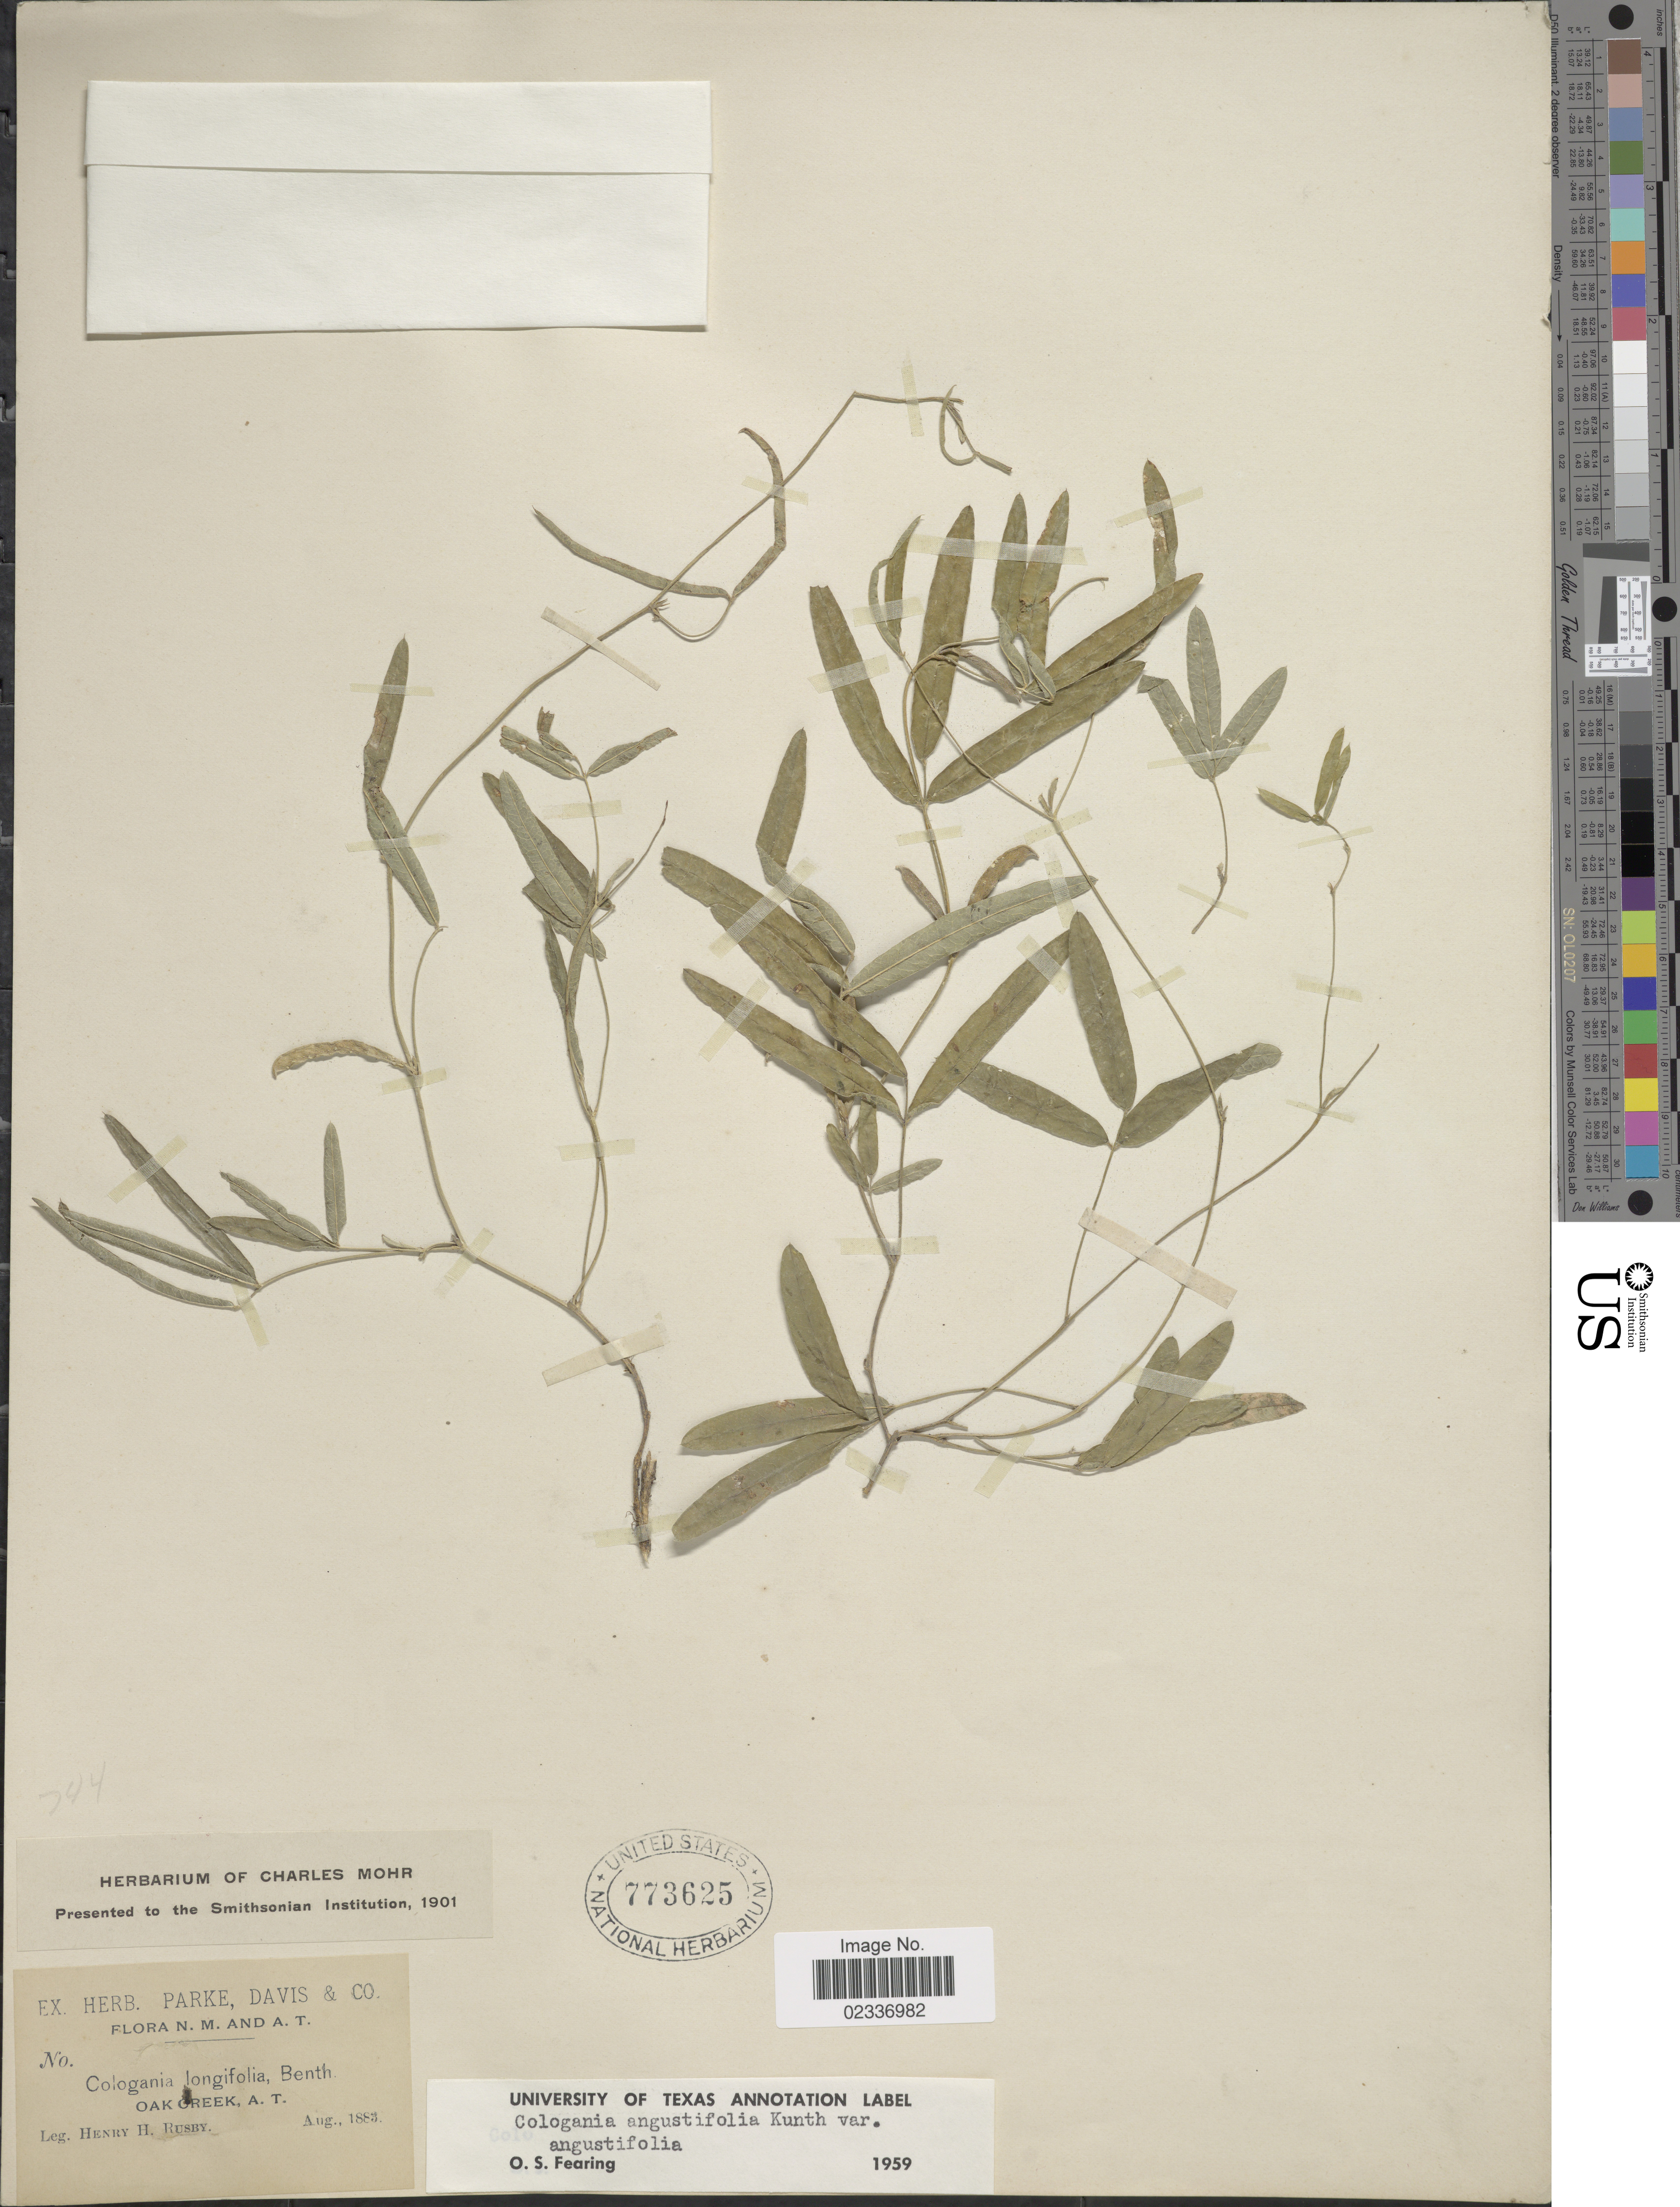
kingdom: Plantae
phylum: Tracheophyta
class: Magnoliopsida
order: Fabales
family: Fabaceae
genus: Cologania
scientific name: Cologania angustifolia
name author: Kunth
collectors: H. H. Rusby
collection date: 1883-08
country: United States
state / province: Arizona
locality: Oak Creek, A. T.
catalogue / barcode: US 773625